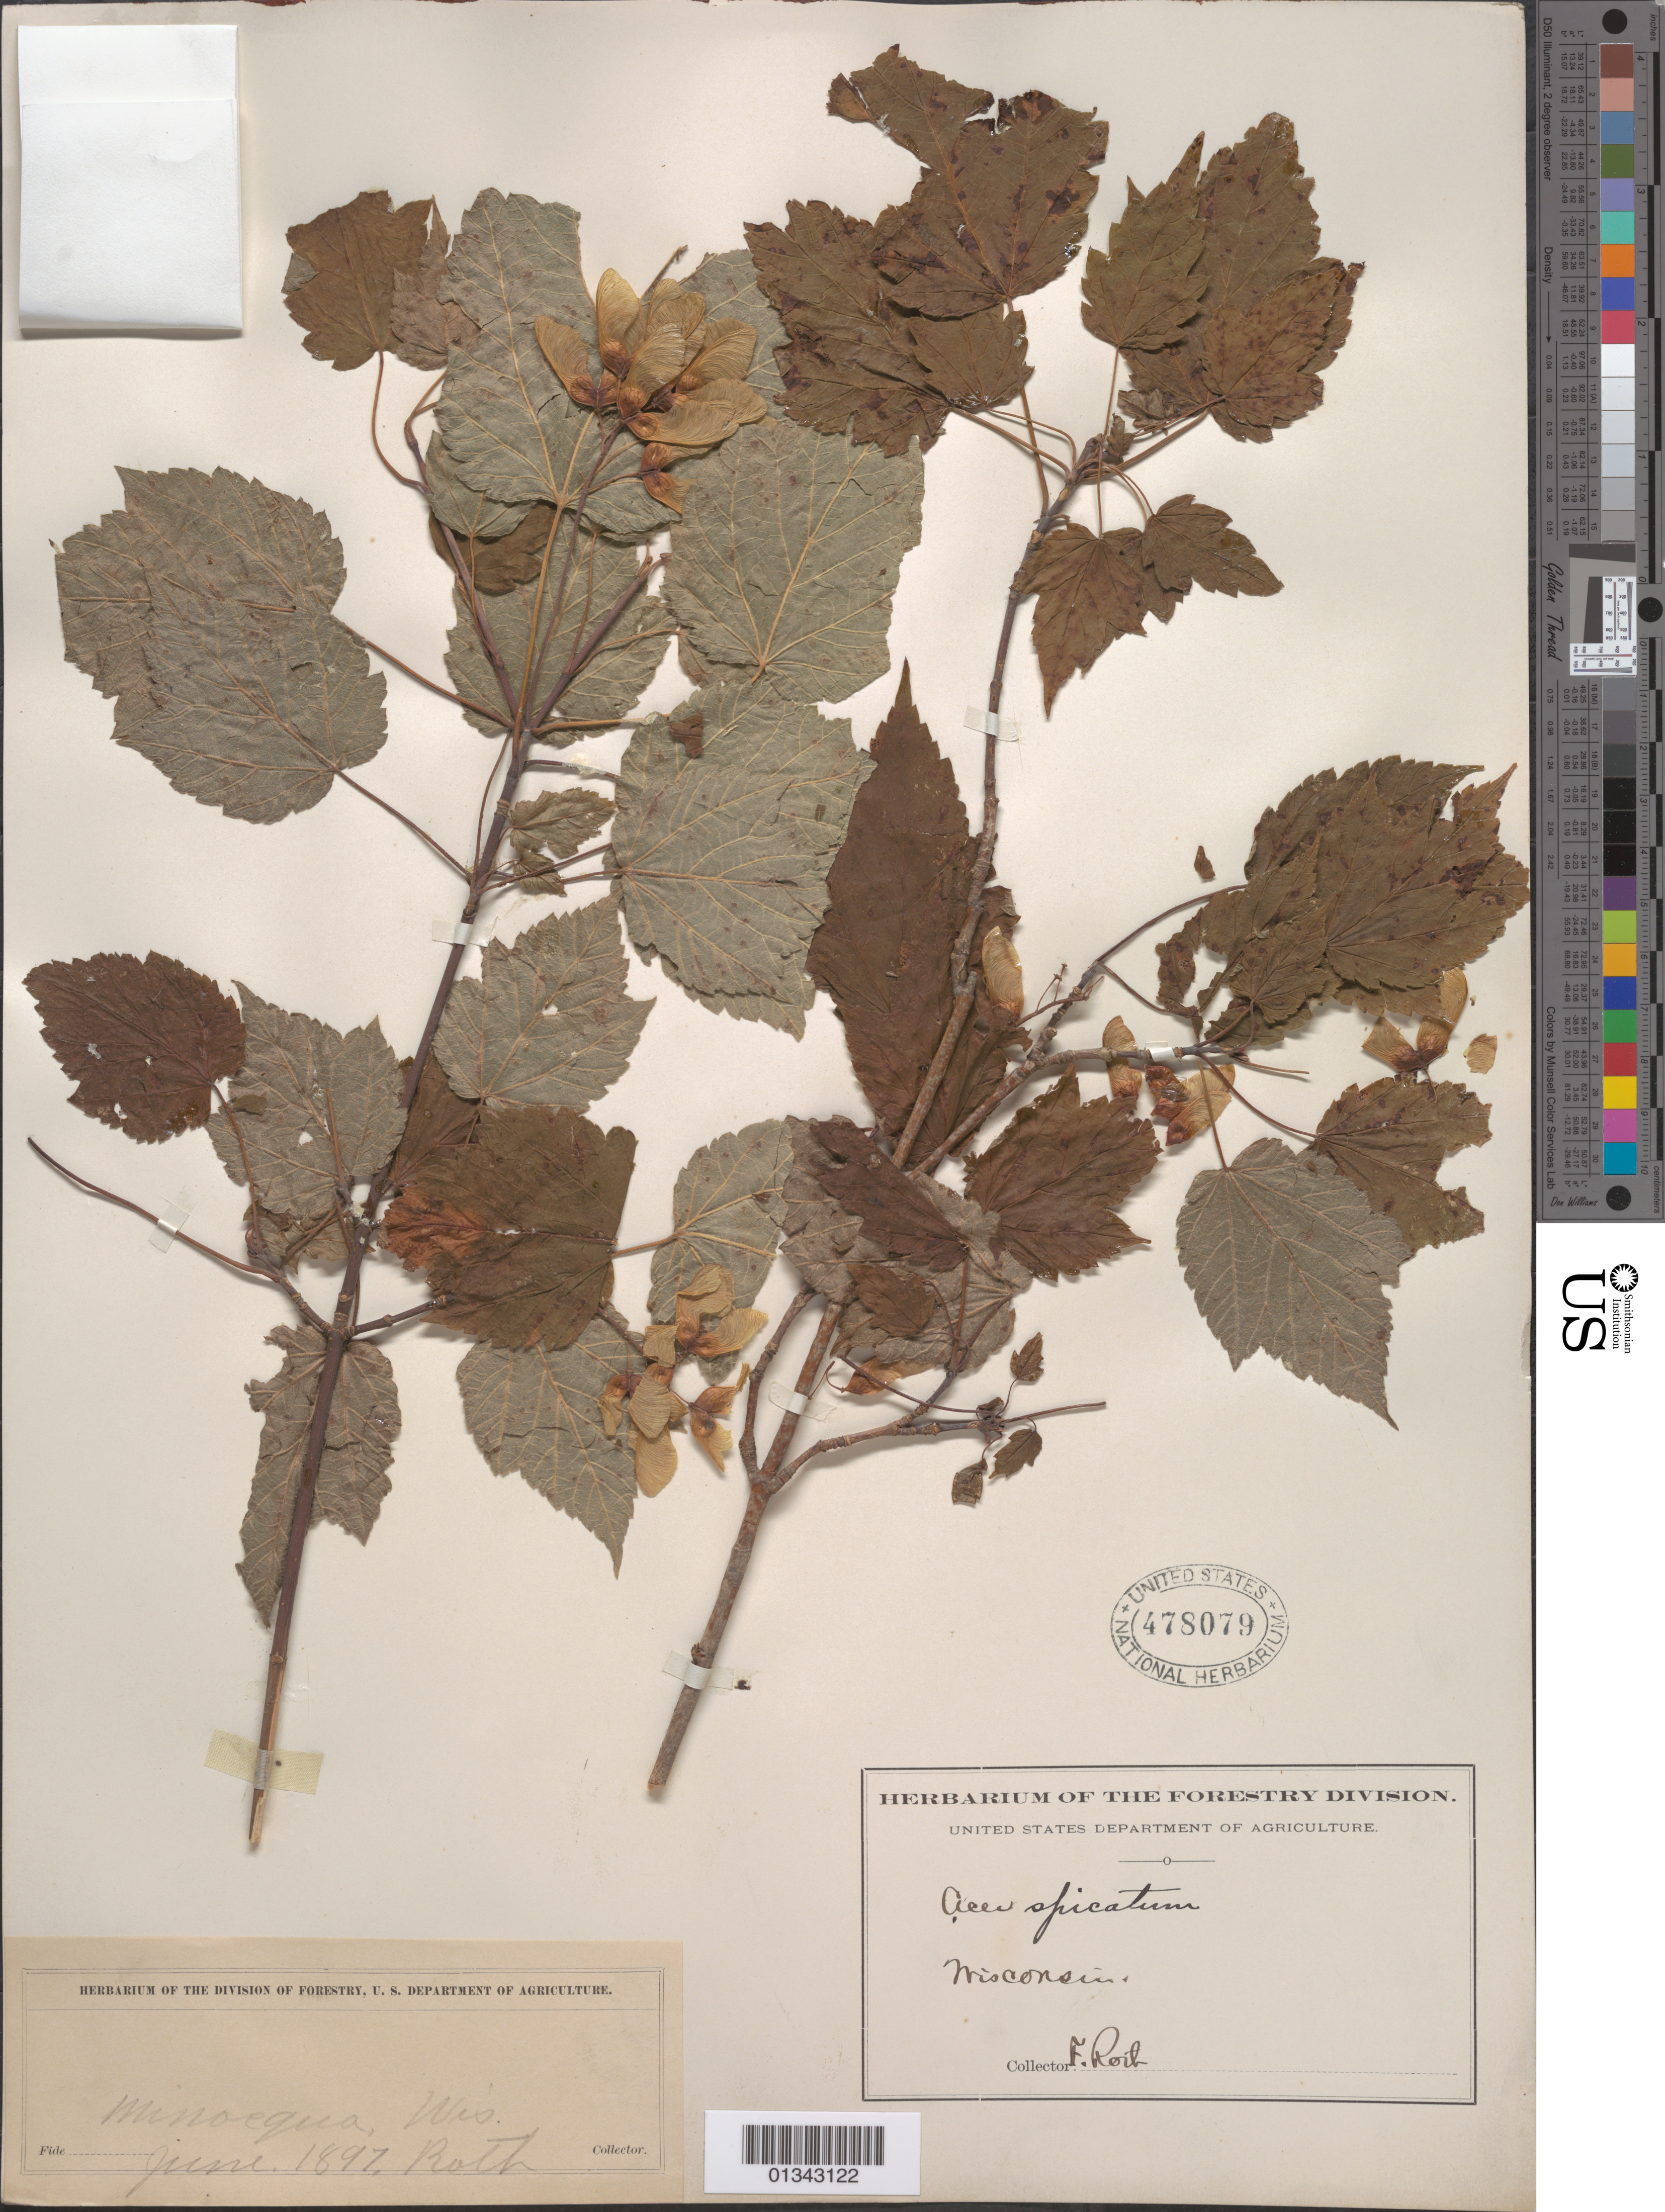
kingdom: Plantae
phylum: Tracheophyta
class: Magnoliopsida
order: Sapindales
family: Sapindaceae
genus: Acer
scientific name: Acer spicatum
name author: Lam.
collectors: F. Roth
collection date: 1897-06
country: United States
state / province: Wisconsin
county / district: Oneida County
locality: Minocqua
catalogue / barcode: US 478079